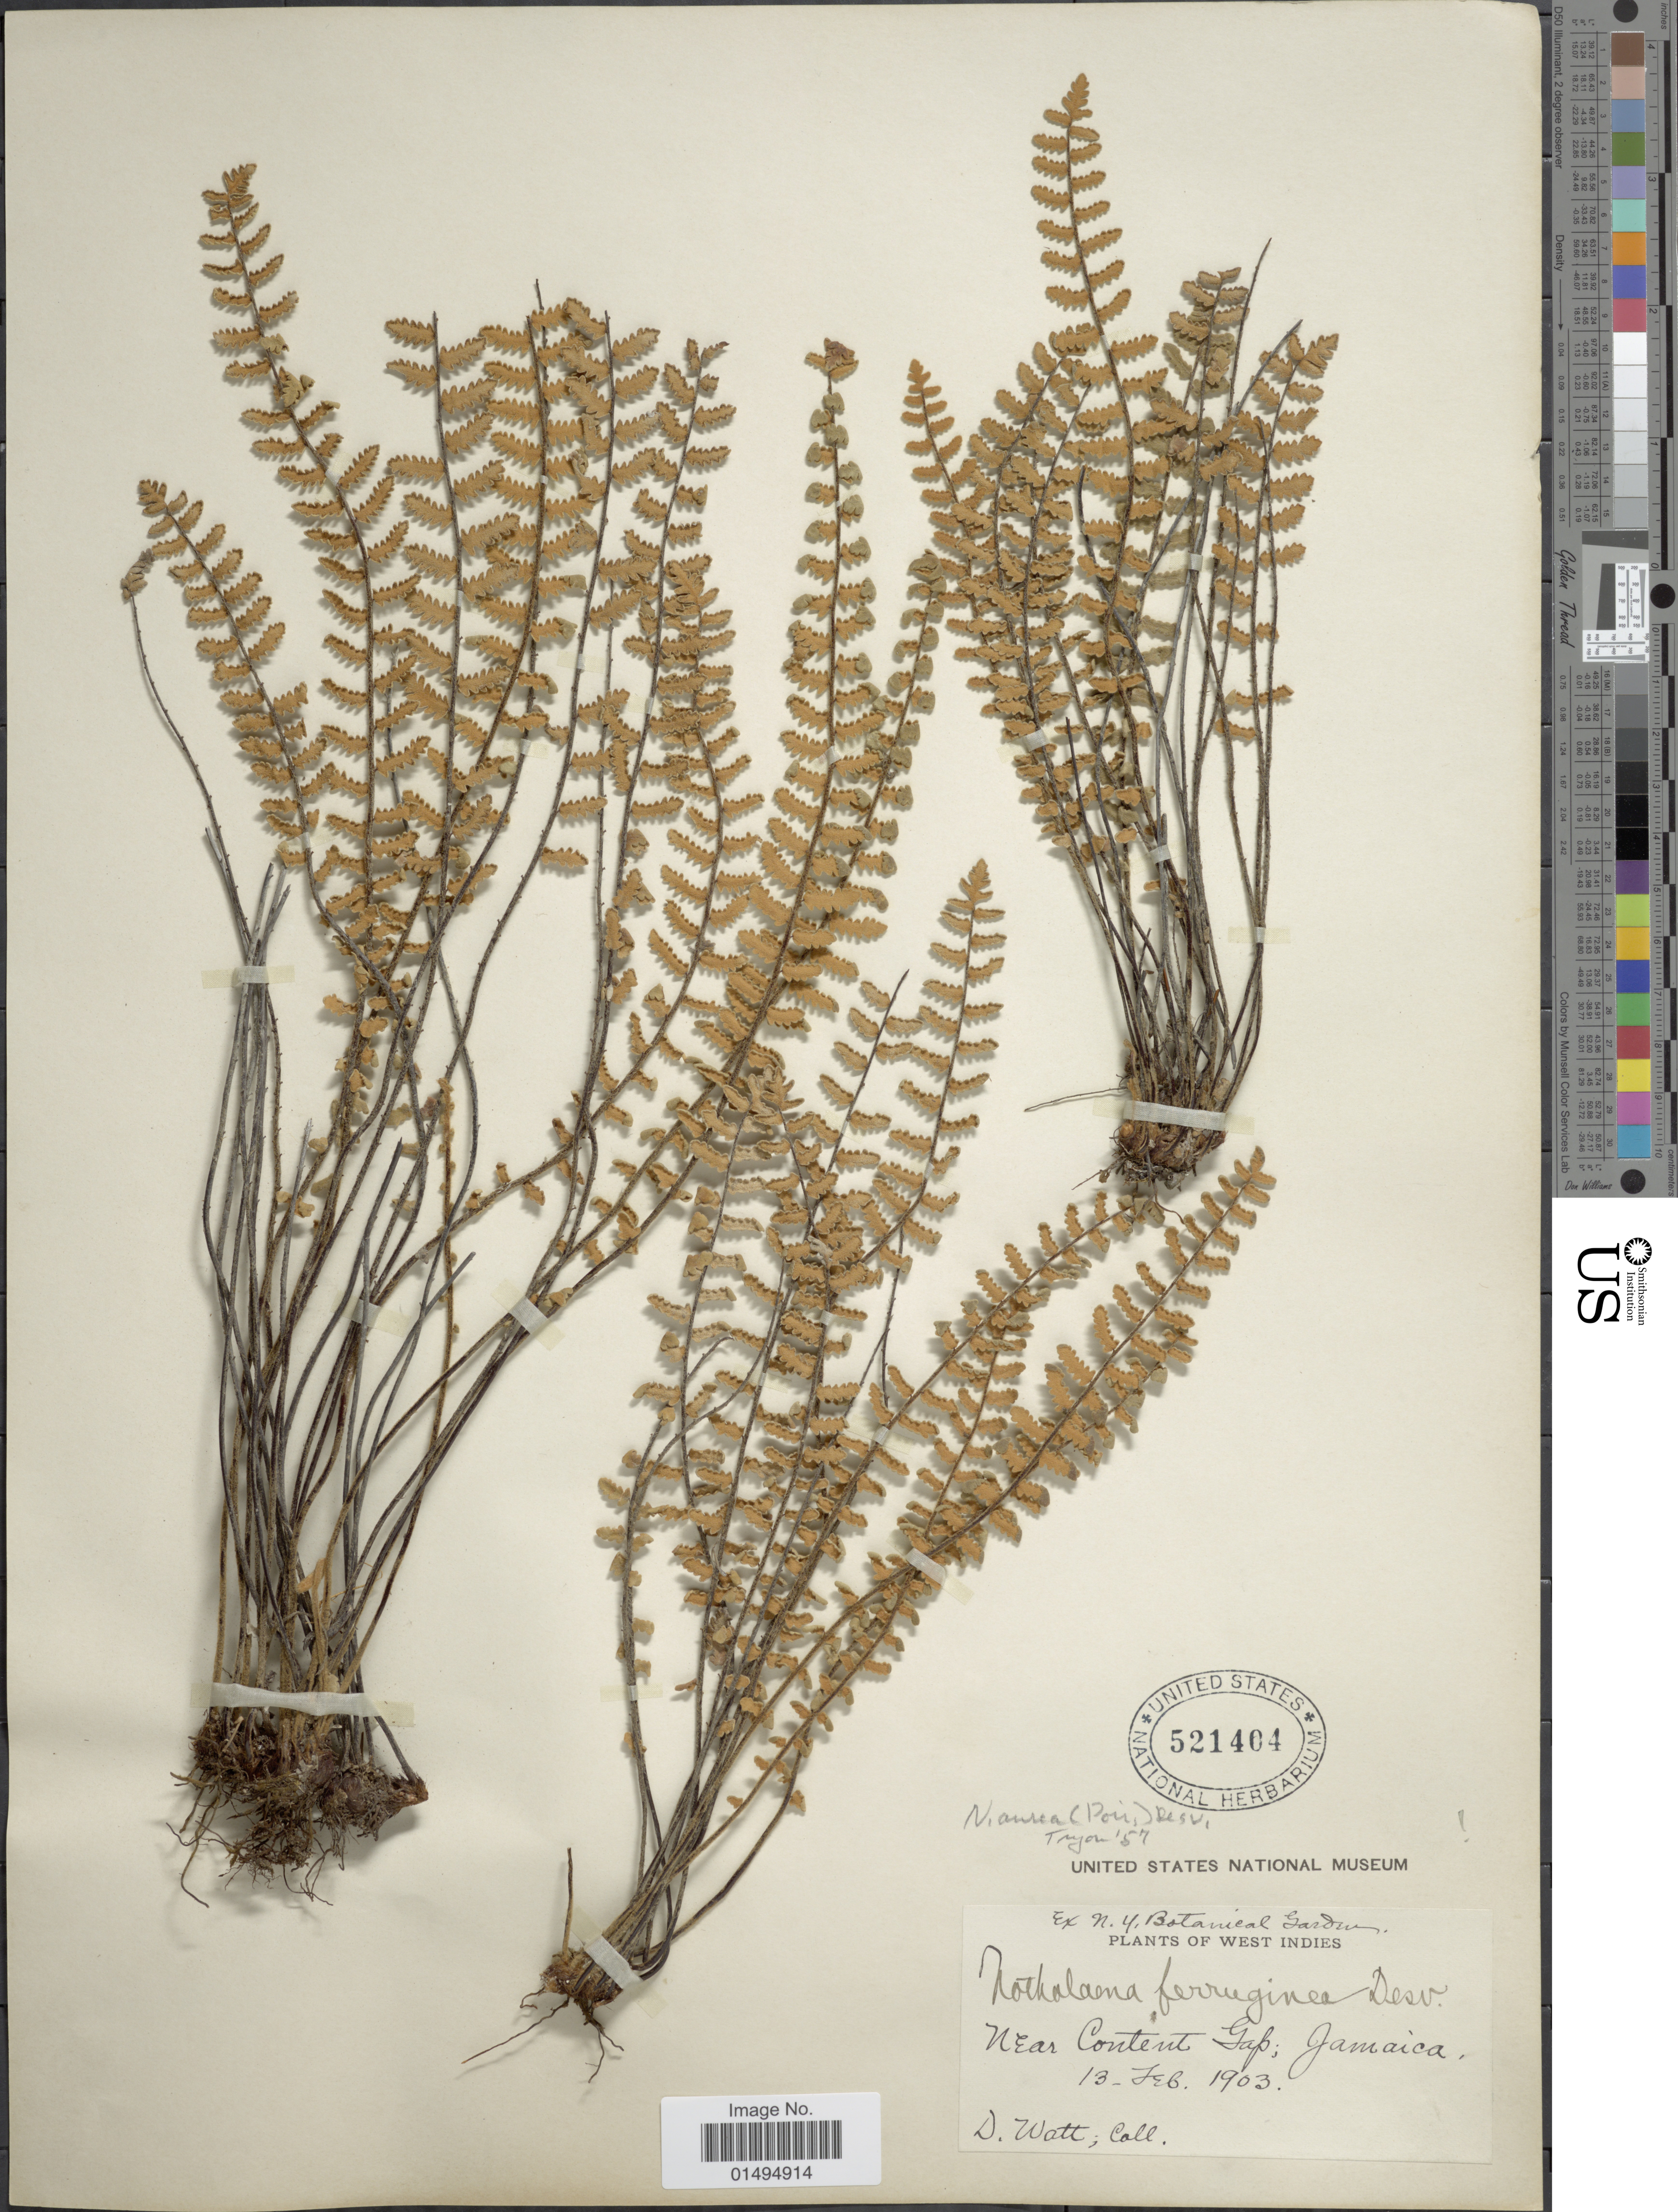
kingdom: Plantae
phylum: Tracheophyta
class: Polypodiopsida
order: Polypodiales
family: Pteridaceae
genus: Myriopteris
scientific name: Myriopteris aurea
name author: (Poir.) Grusz & Windham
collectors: D. A. P. Watt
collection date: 1903-02-13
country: Jamaica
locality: Near Content Gap,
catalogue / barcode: US 521404